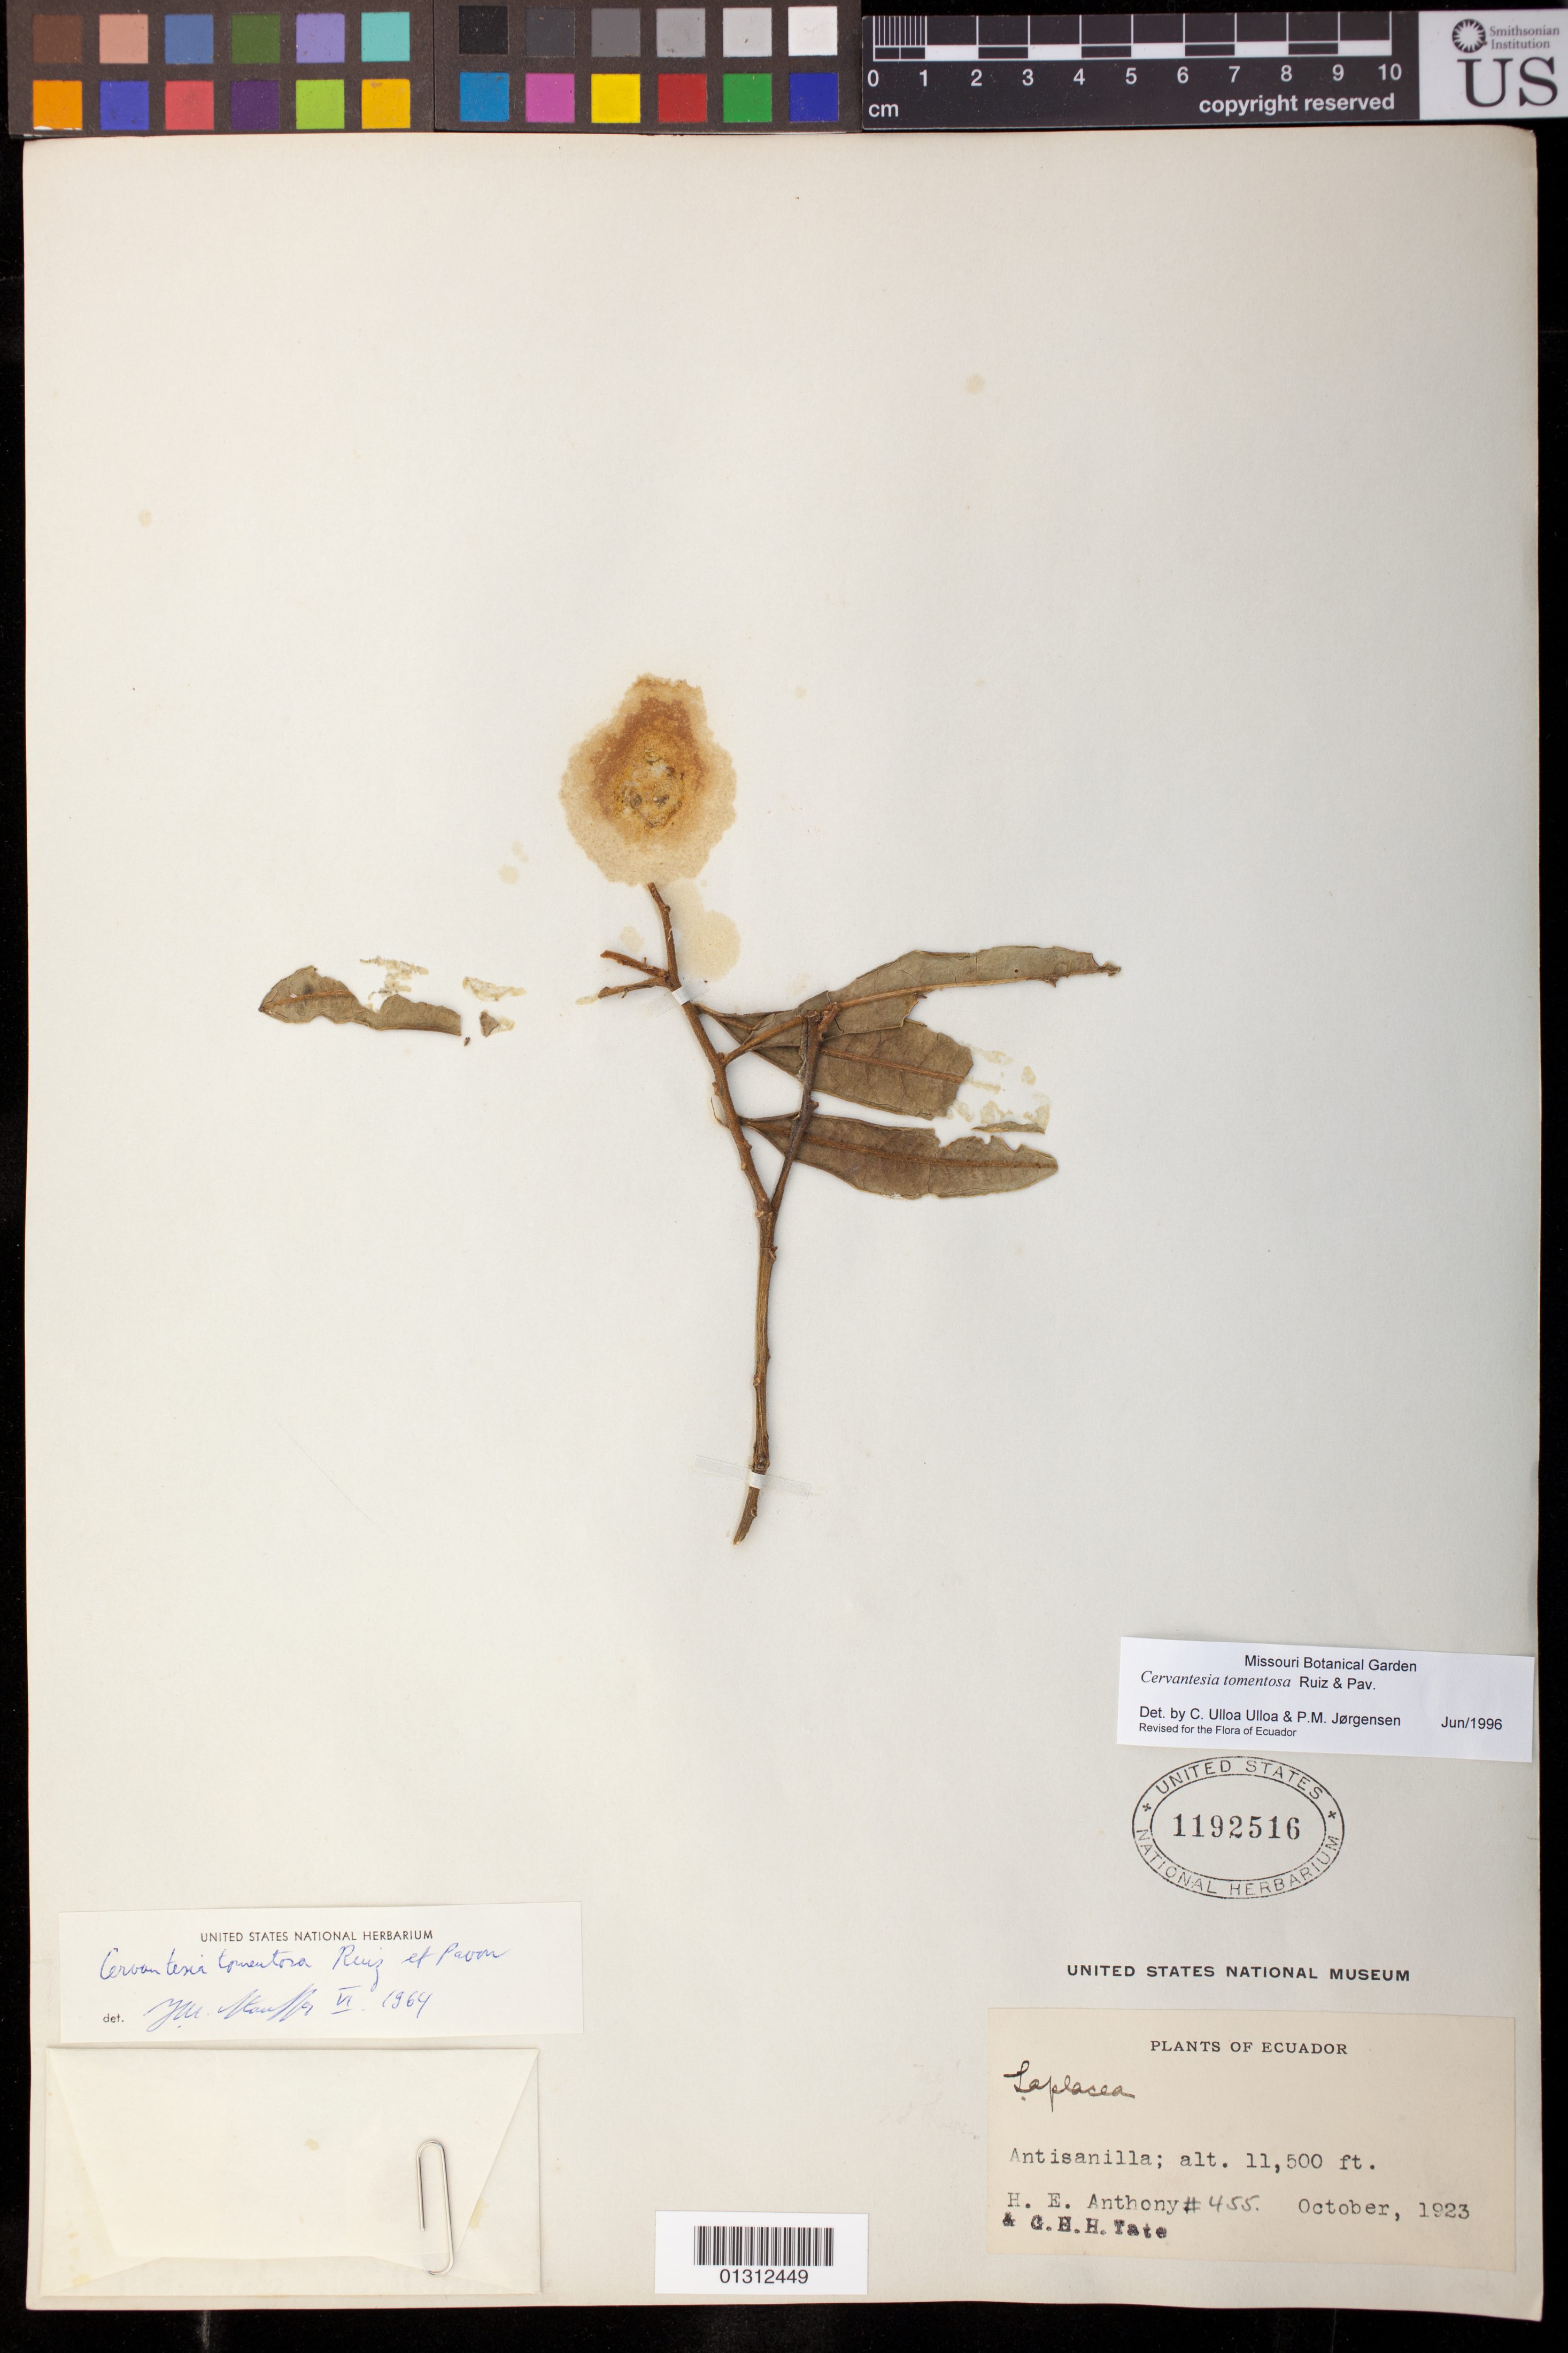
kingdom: Plantae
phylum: Tracheophyta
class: Magnoliopsida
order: Santalales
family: Cervantesiaceae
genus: Cervantesia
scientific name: Cervantesia tomentosa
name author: Ruiz & Pavón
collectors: H. E. Anthony & G. H. H.Tate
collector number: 455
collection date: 1923-10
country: Ecuador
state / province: Napo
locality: Antisanilla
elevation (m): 3505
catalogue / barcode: US 1192516